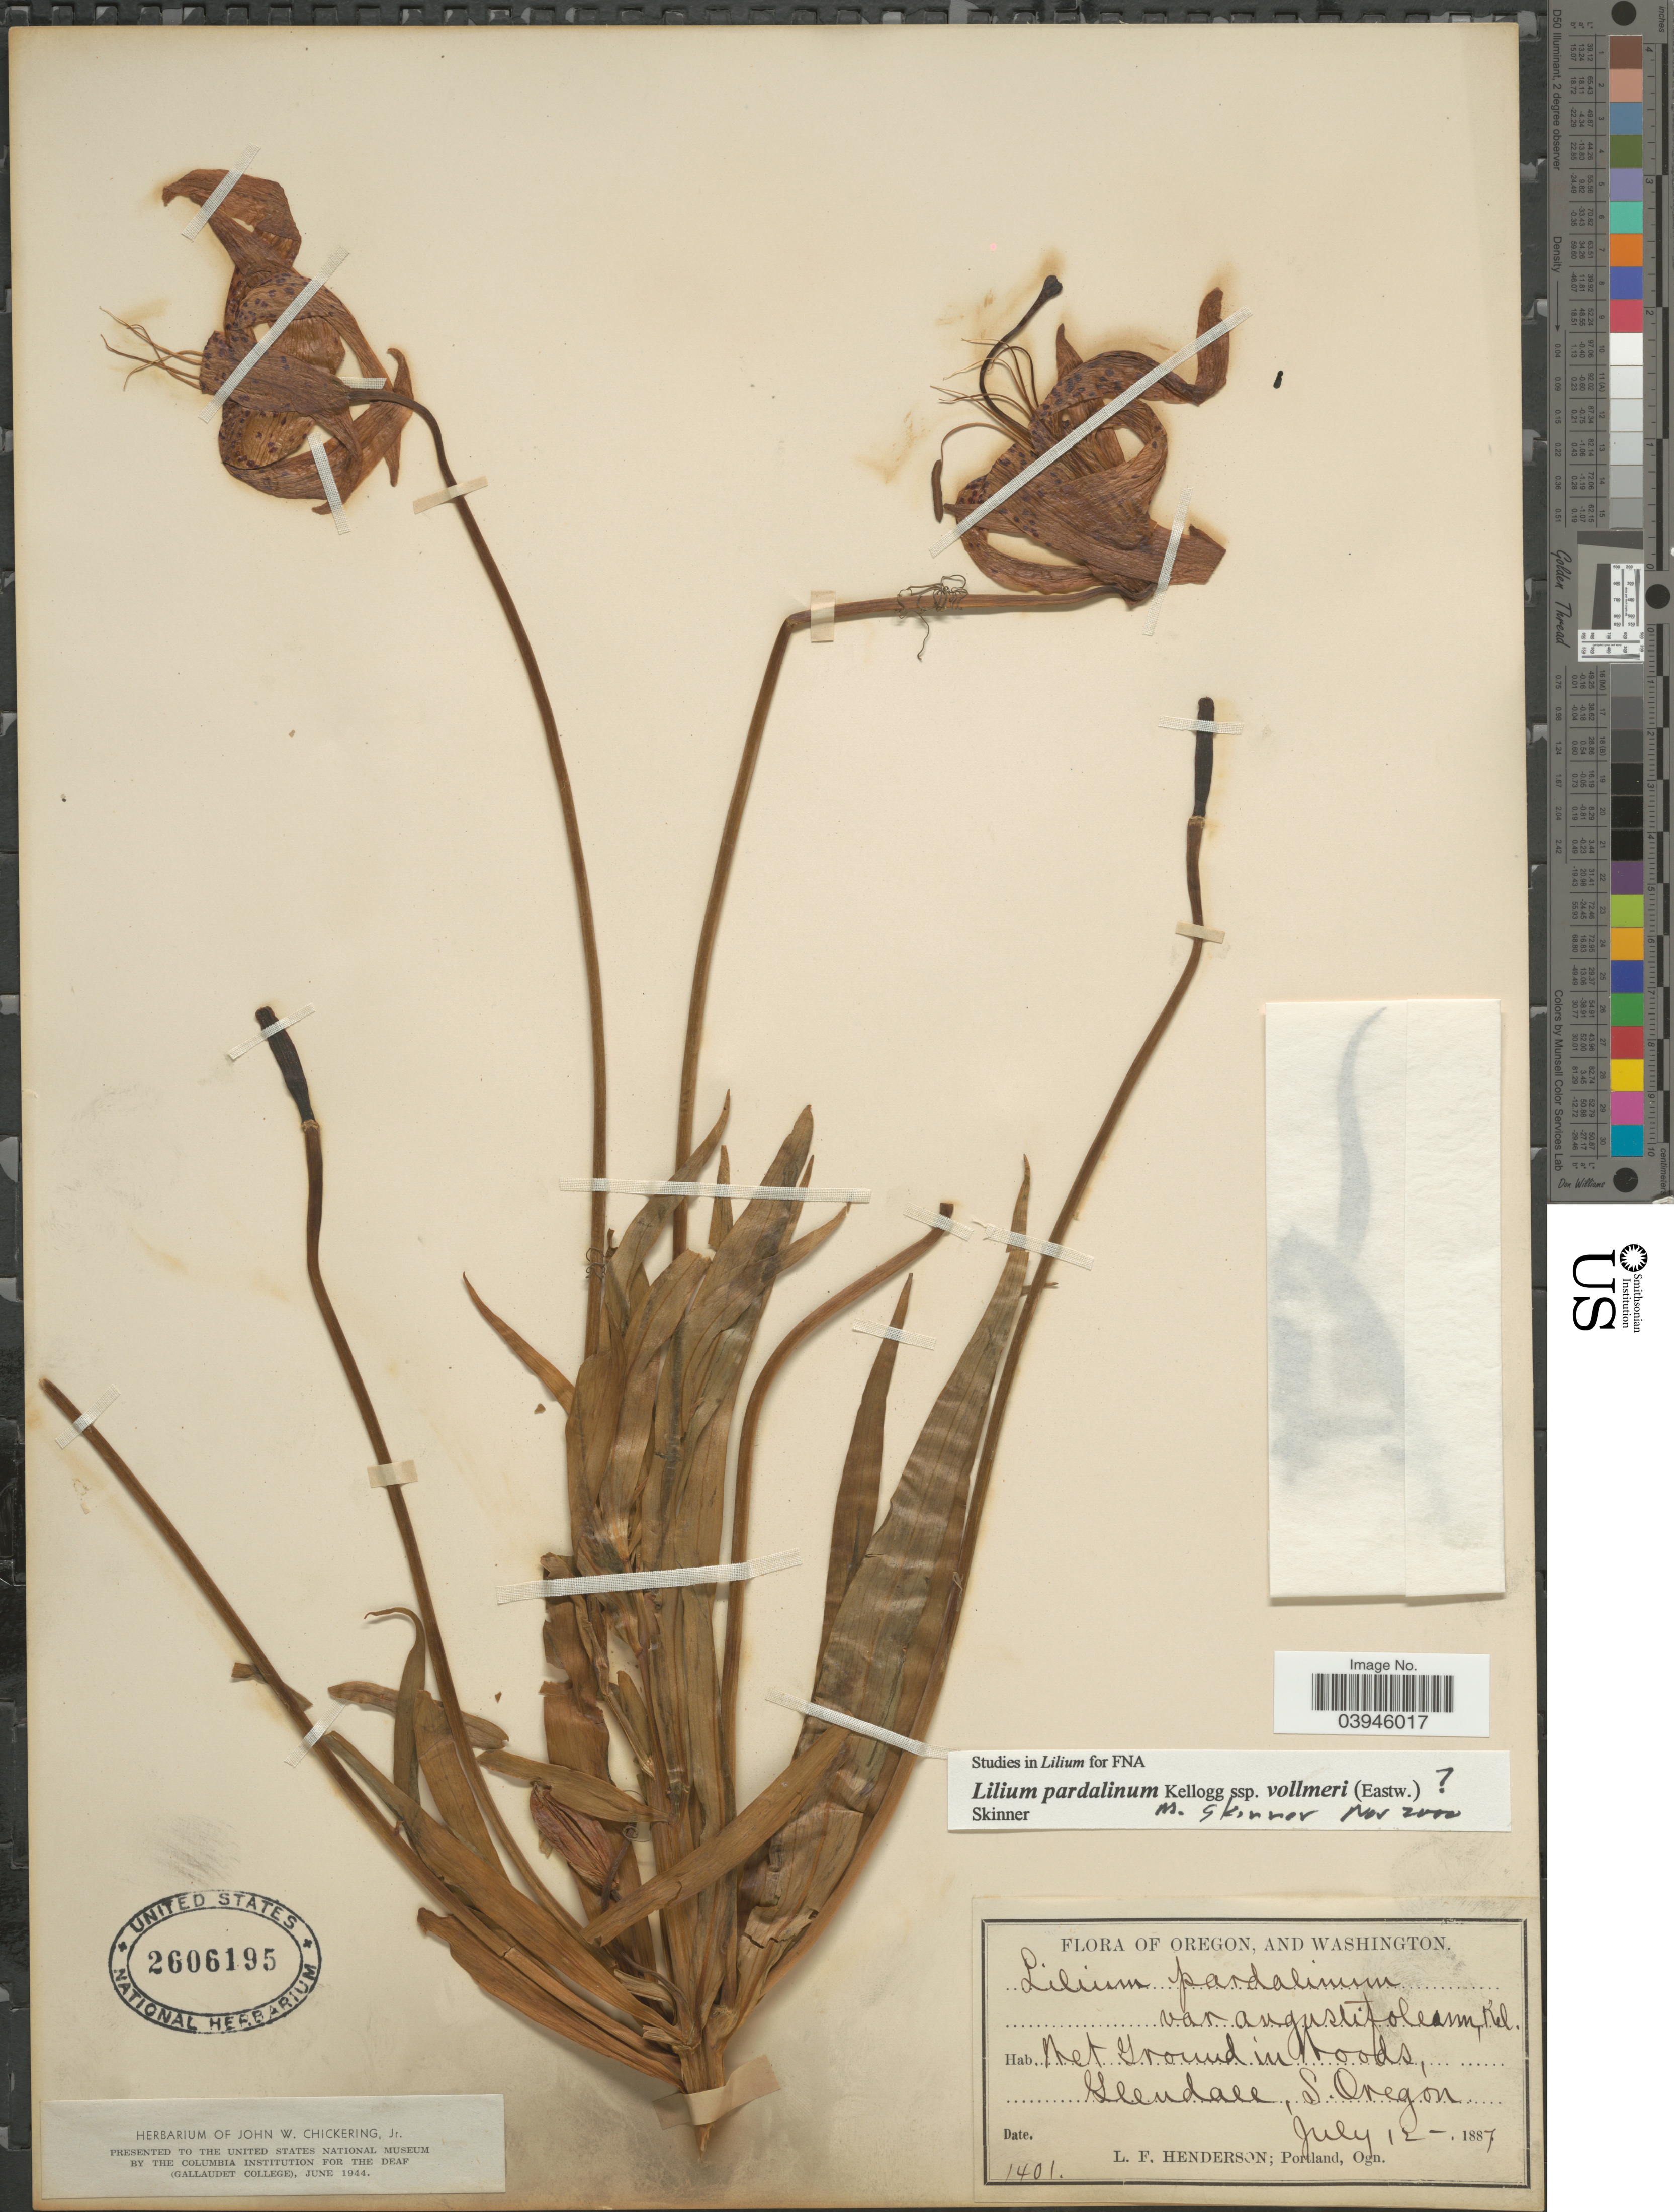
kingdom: Plantae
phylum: Tracheophyta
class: Liliopsida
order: Liliales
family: Liliaceae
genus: Lilium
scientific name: Lilium pardalinum subsp. vollmeri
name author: (Eastw.) M.W. Skinner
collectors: L. Henderson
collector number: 1401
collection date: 1887-07-12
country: United States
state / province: Oregon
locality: Wet ground in Woods, Glendale, S. Oregon.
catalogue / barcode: US 2606195